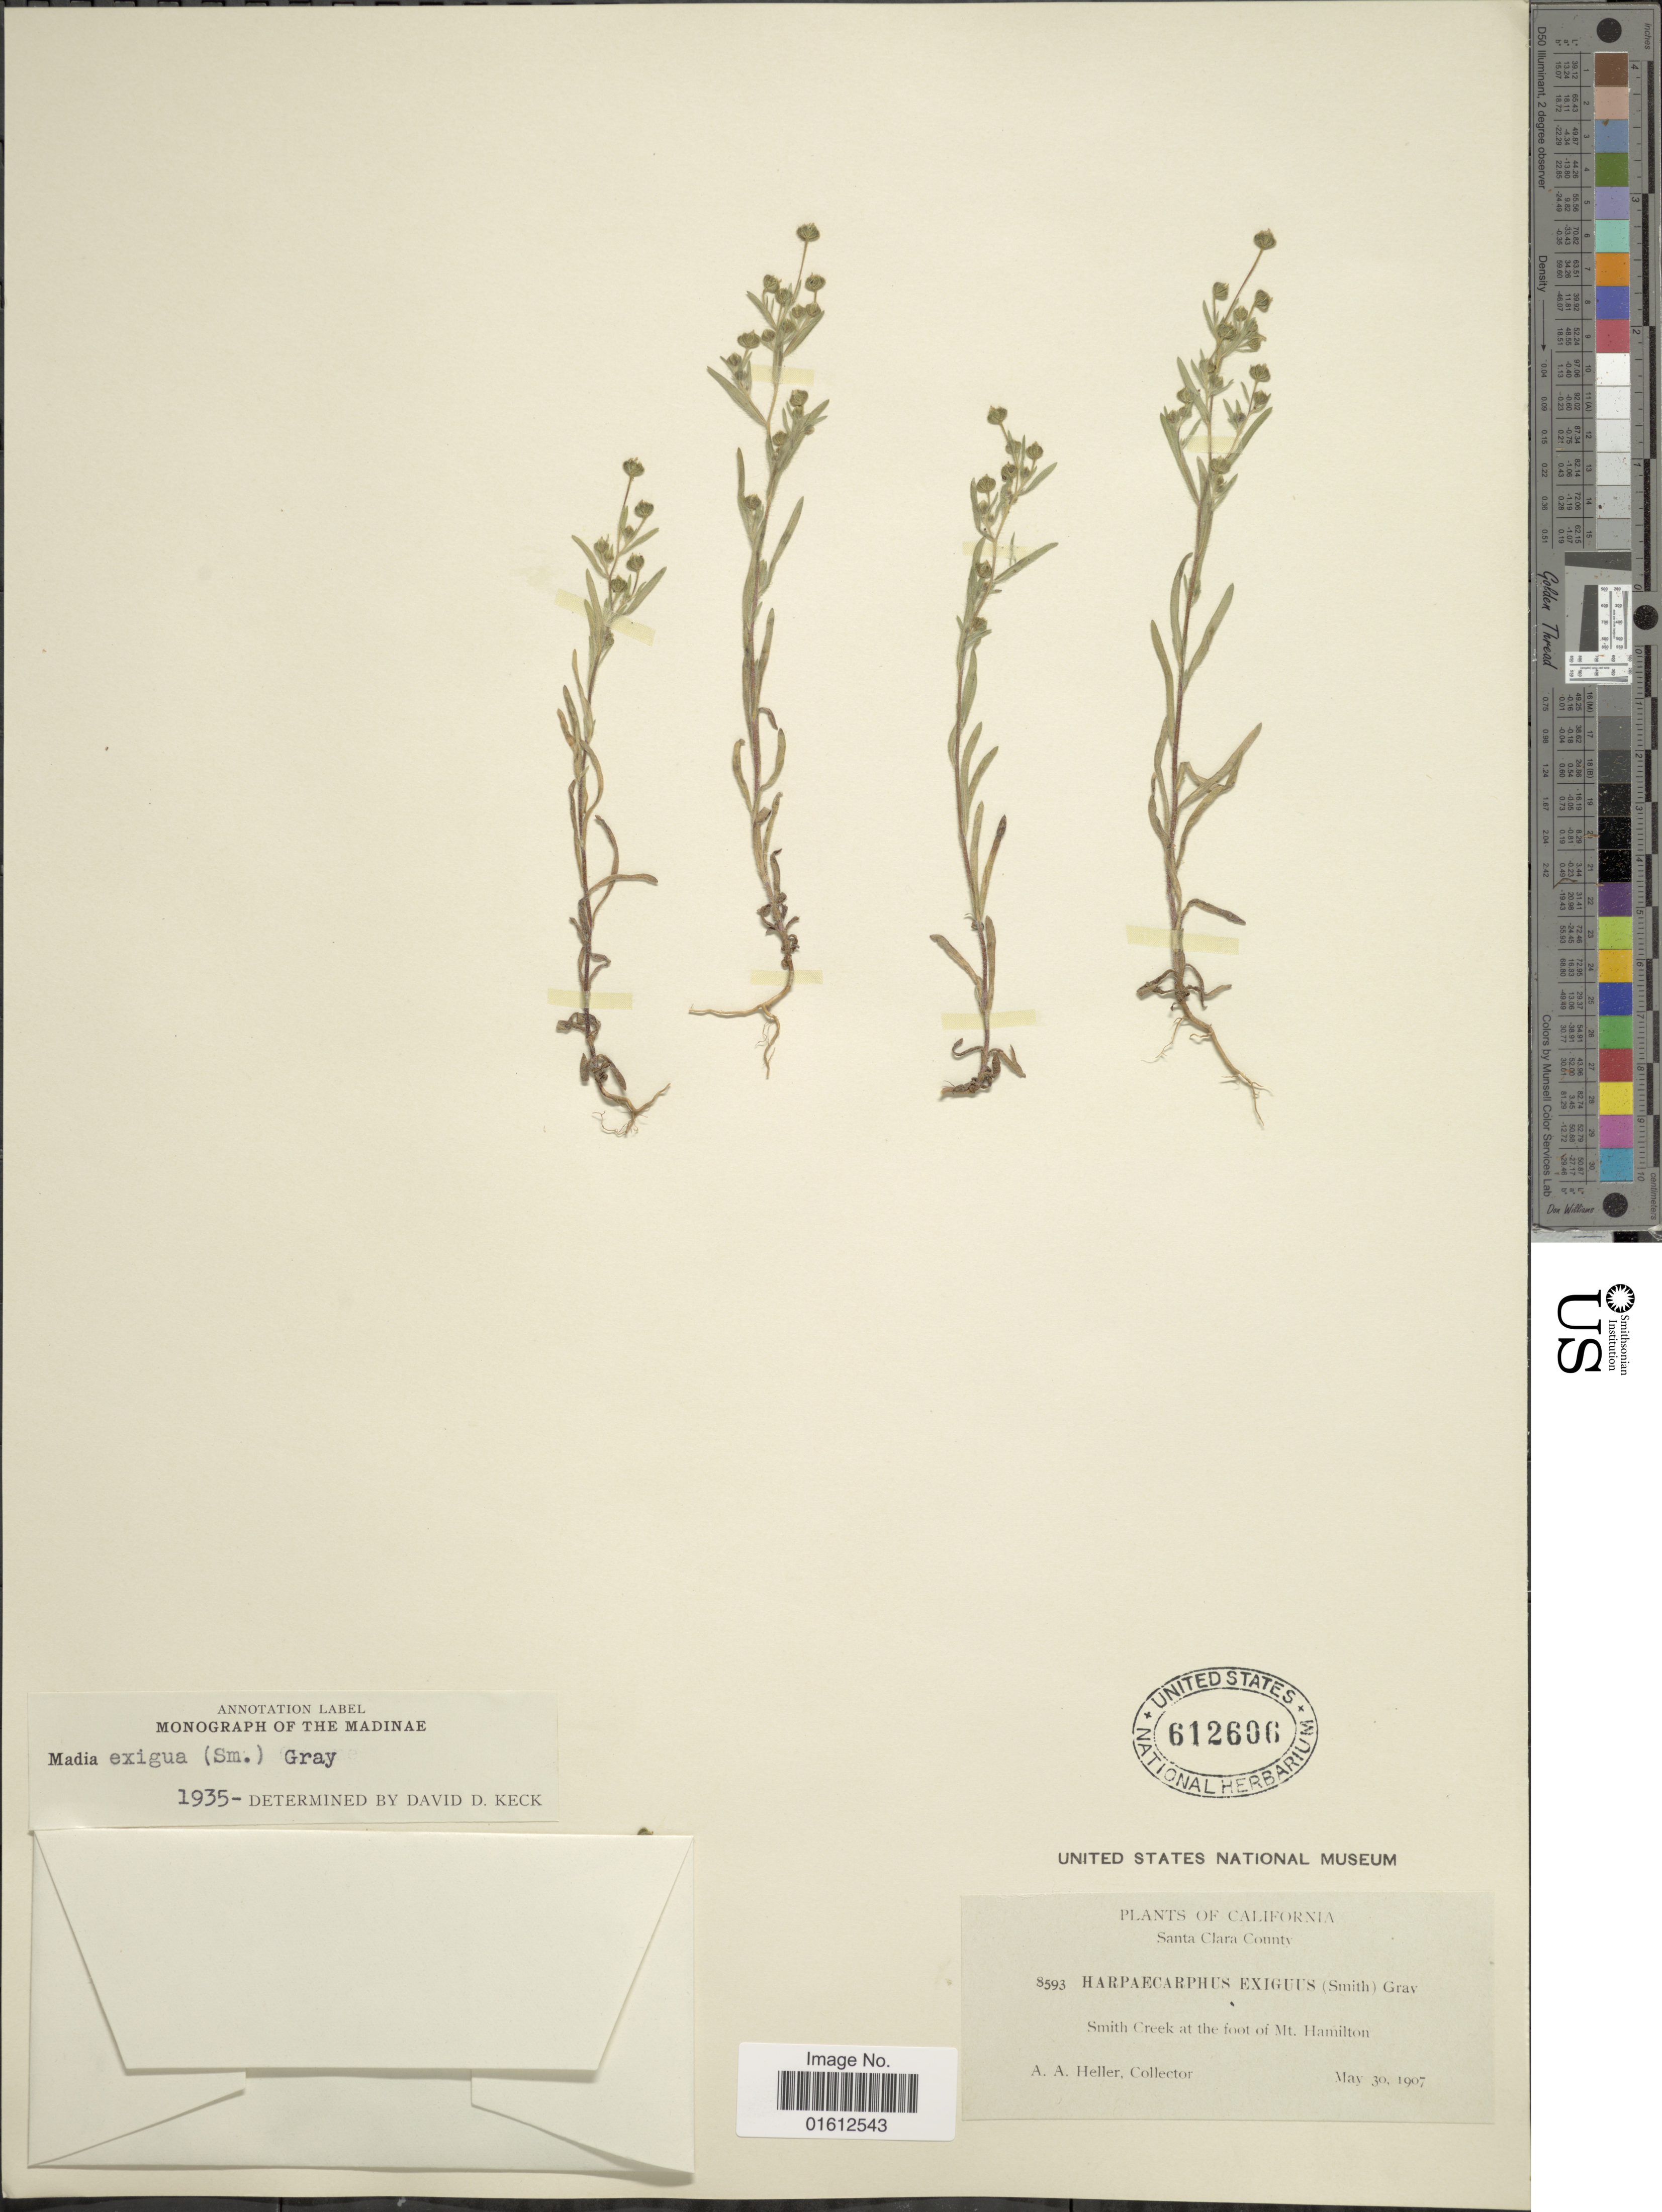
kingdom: Plantae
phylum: Tracheophyta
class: Magnoliopsida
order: Asterales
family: Asteraceae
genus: Madia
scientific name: Madia exigua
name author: (Sm.) A. Gray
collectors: A. A. Heller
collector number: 8593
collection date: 1907-05-30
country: United States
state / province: California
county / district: Santa Clara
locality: Santa Clara County. Smith Creek at the foot of Mt. Hamilton.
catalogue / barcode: US 612606